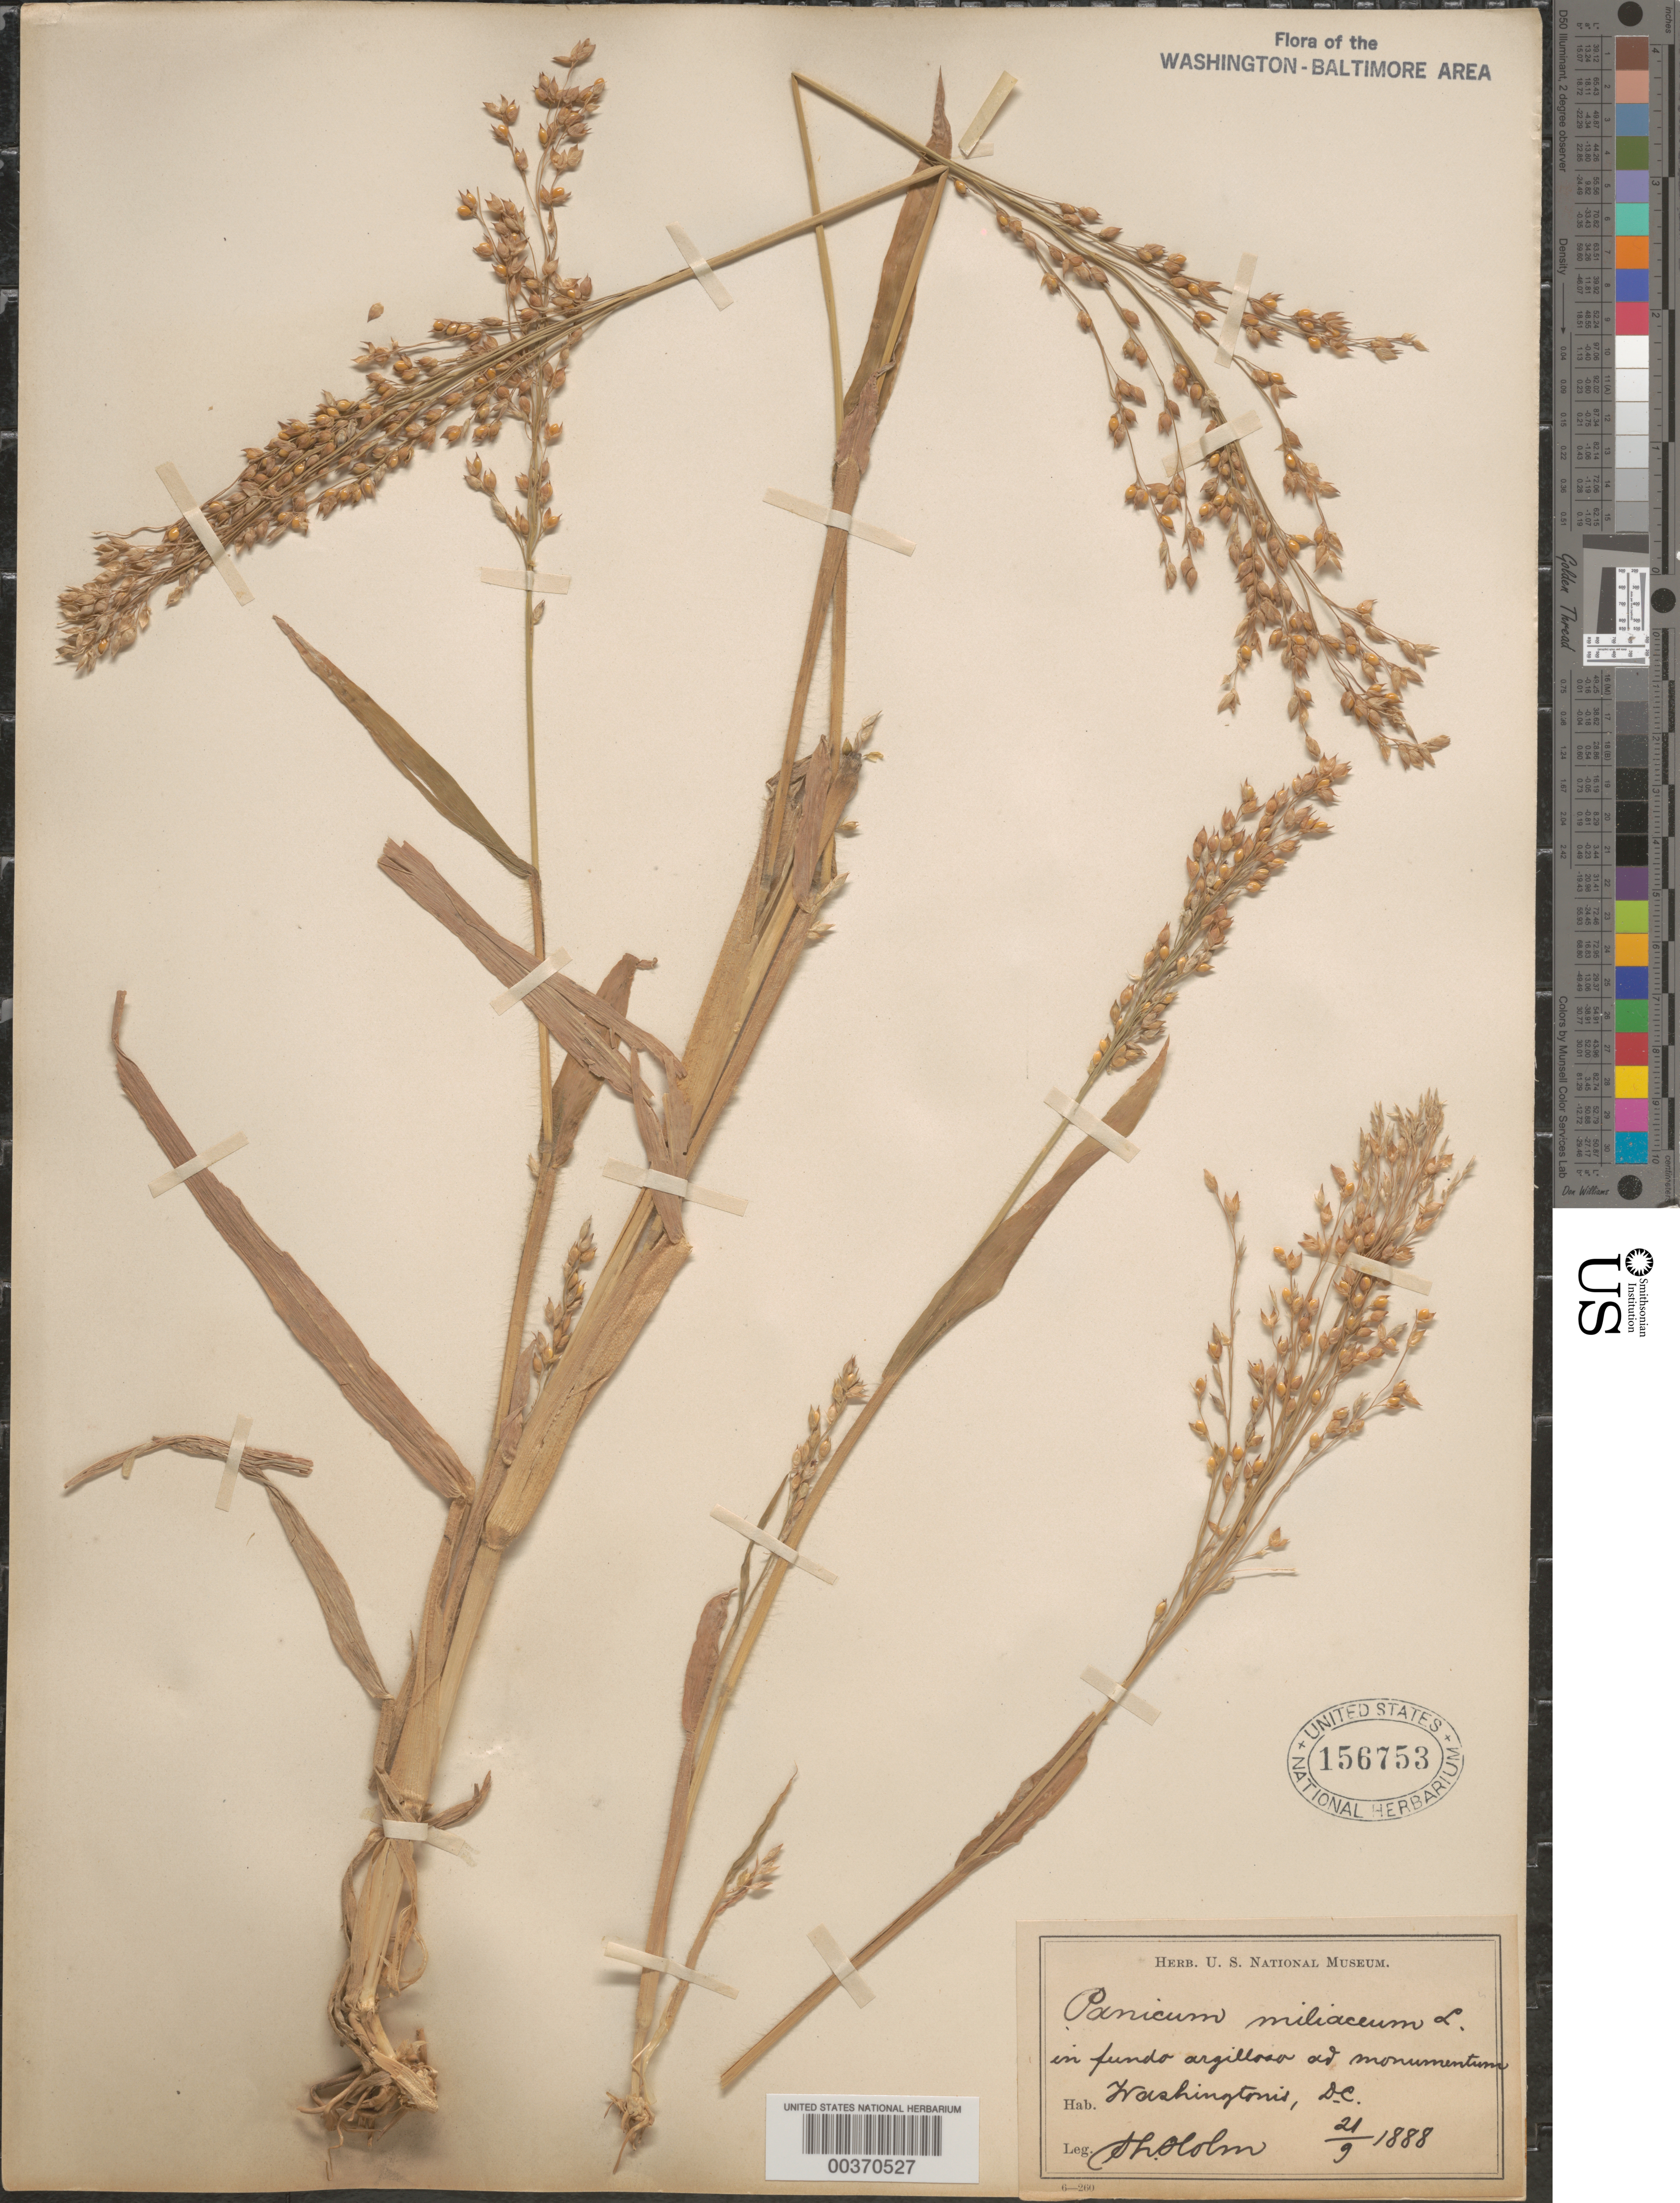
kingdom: Plantae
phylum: Tracheophyta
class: Liliopsida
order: Poales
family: Poaceae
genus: Panicum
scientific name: Panicum miliaceum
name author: L.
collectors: S. H. Holm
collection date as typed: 21 Sep 1888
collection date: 1888-09-21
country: United States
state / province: District of Columbia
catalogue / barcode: US 156753